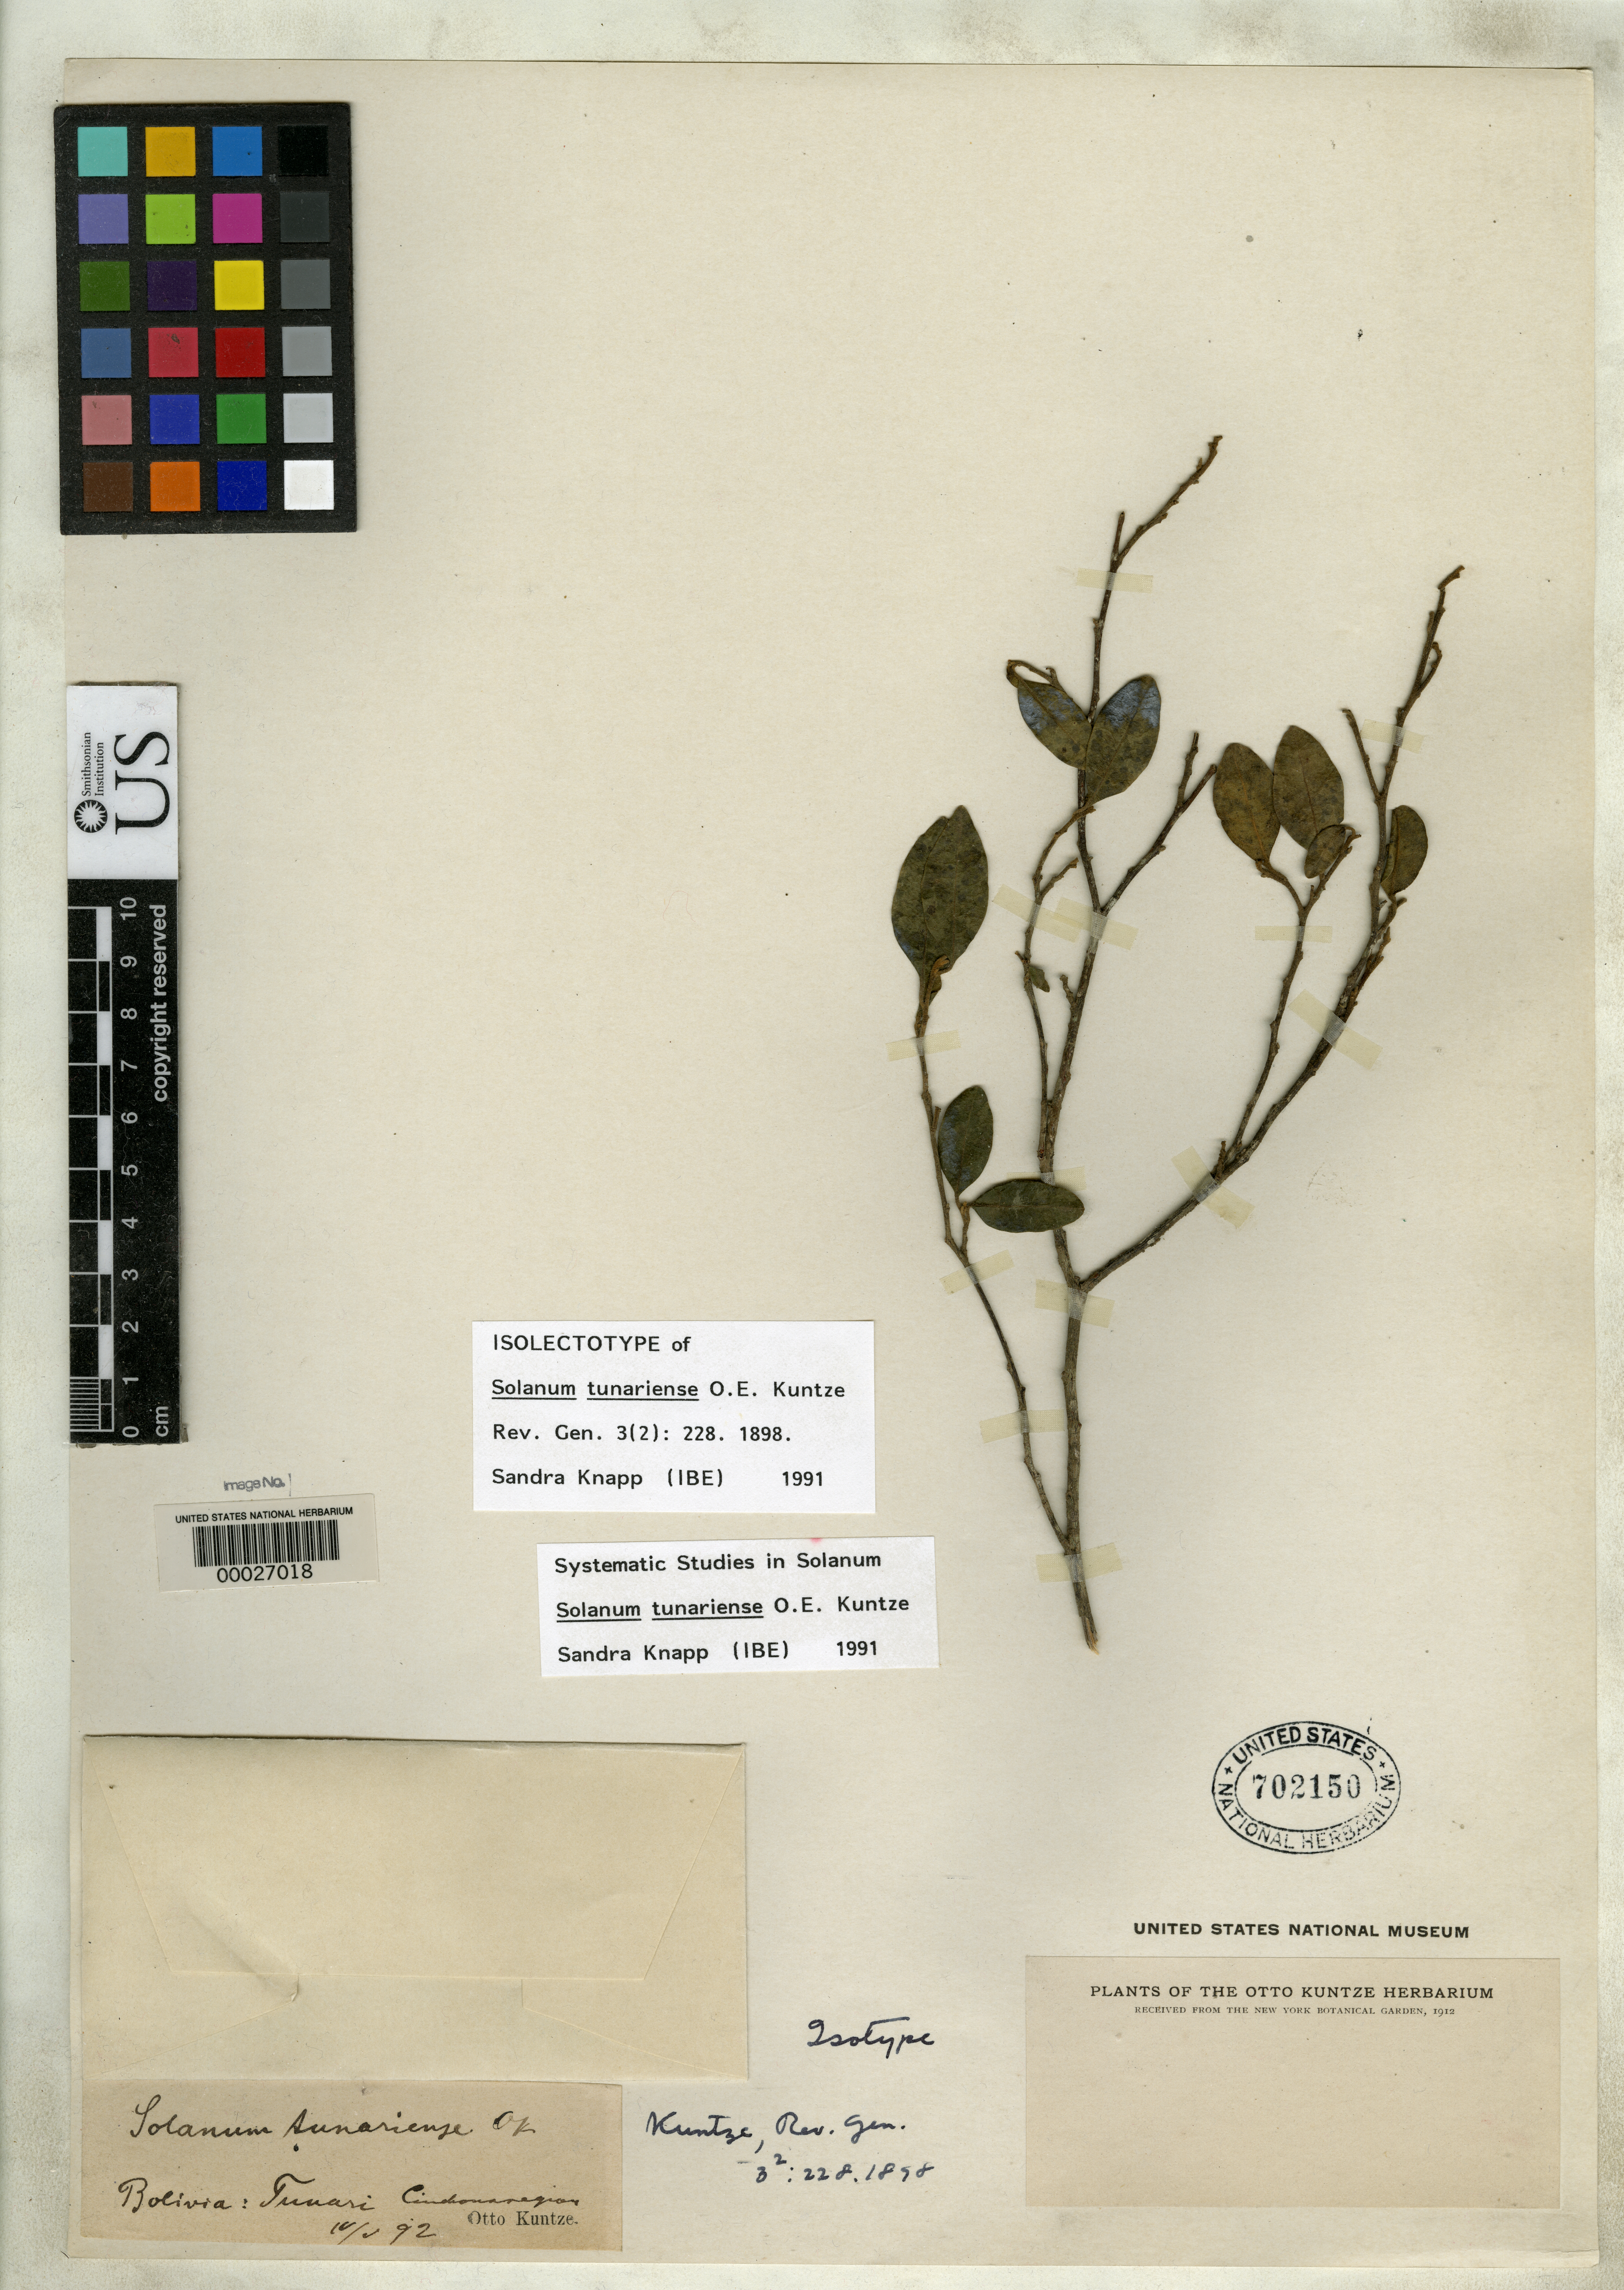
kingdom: Plantae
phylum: Tracheophyta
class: Magnoliopsida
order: Solanales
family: Solanaceae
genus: Solanum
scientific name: Solanum tunariense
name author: Kuntze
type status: Isolectotype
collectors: C.E.O. Kuntze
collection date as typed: Oct 1892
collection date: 1892-10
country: Bolivia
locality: Tunari.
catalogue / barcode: US 702150